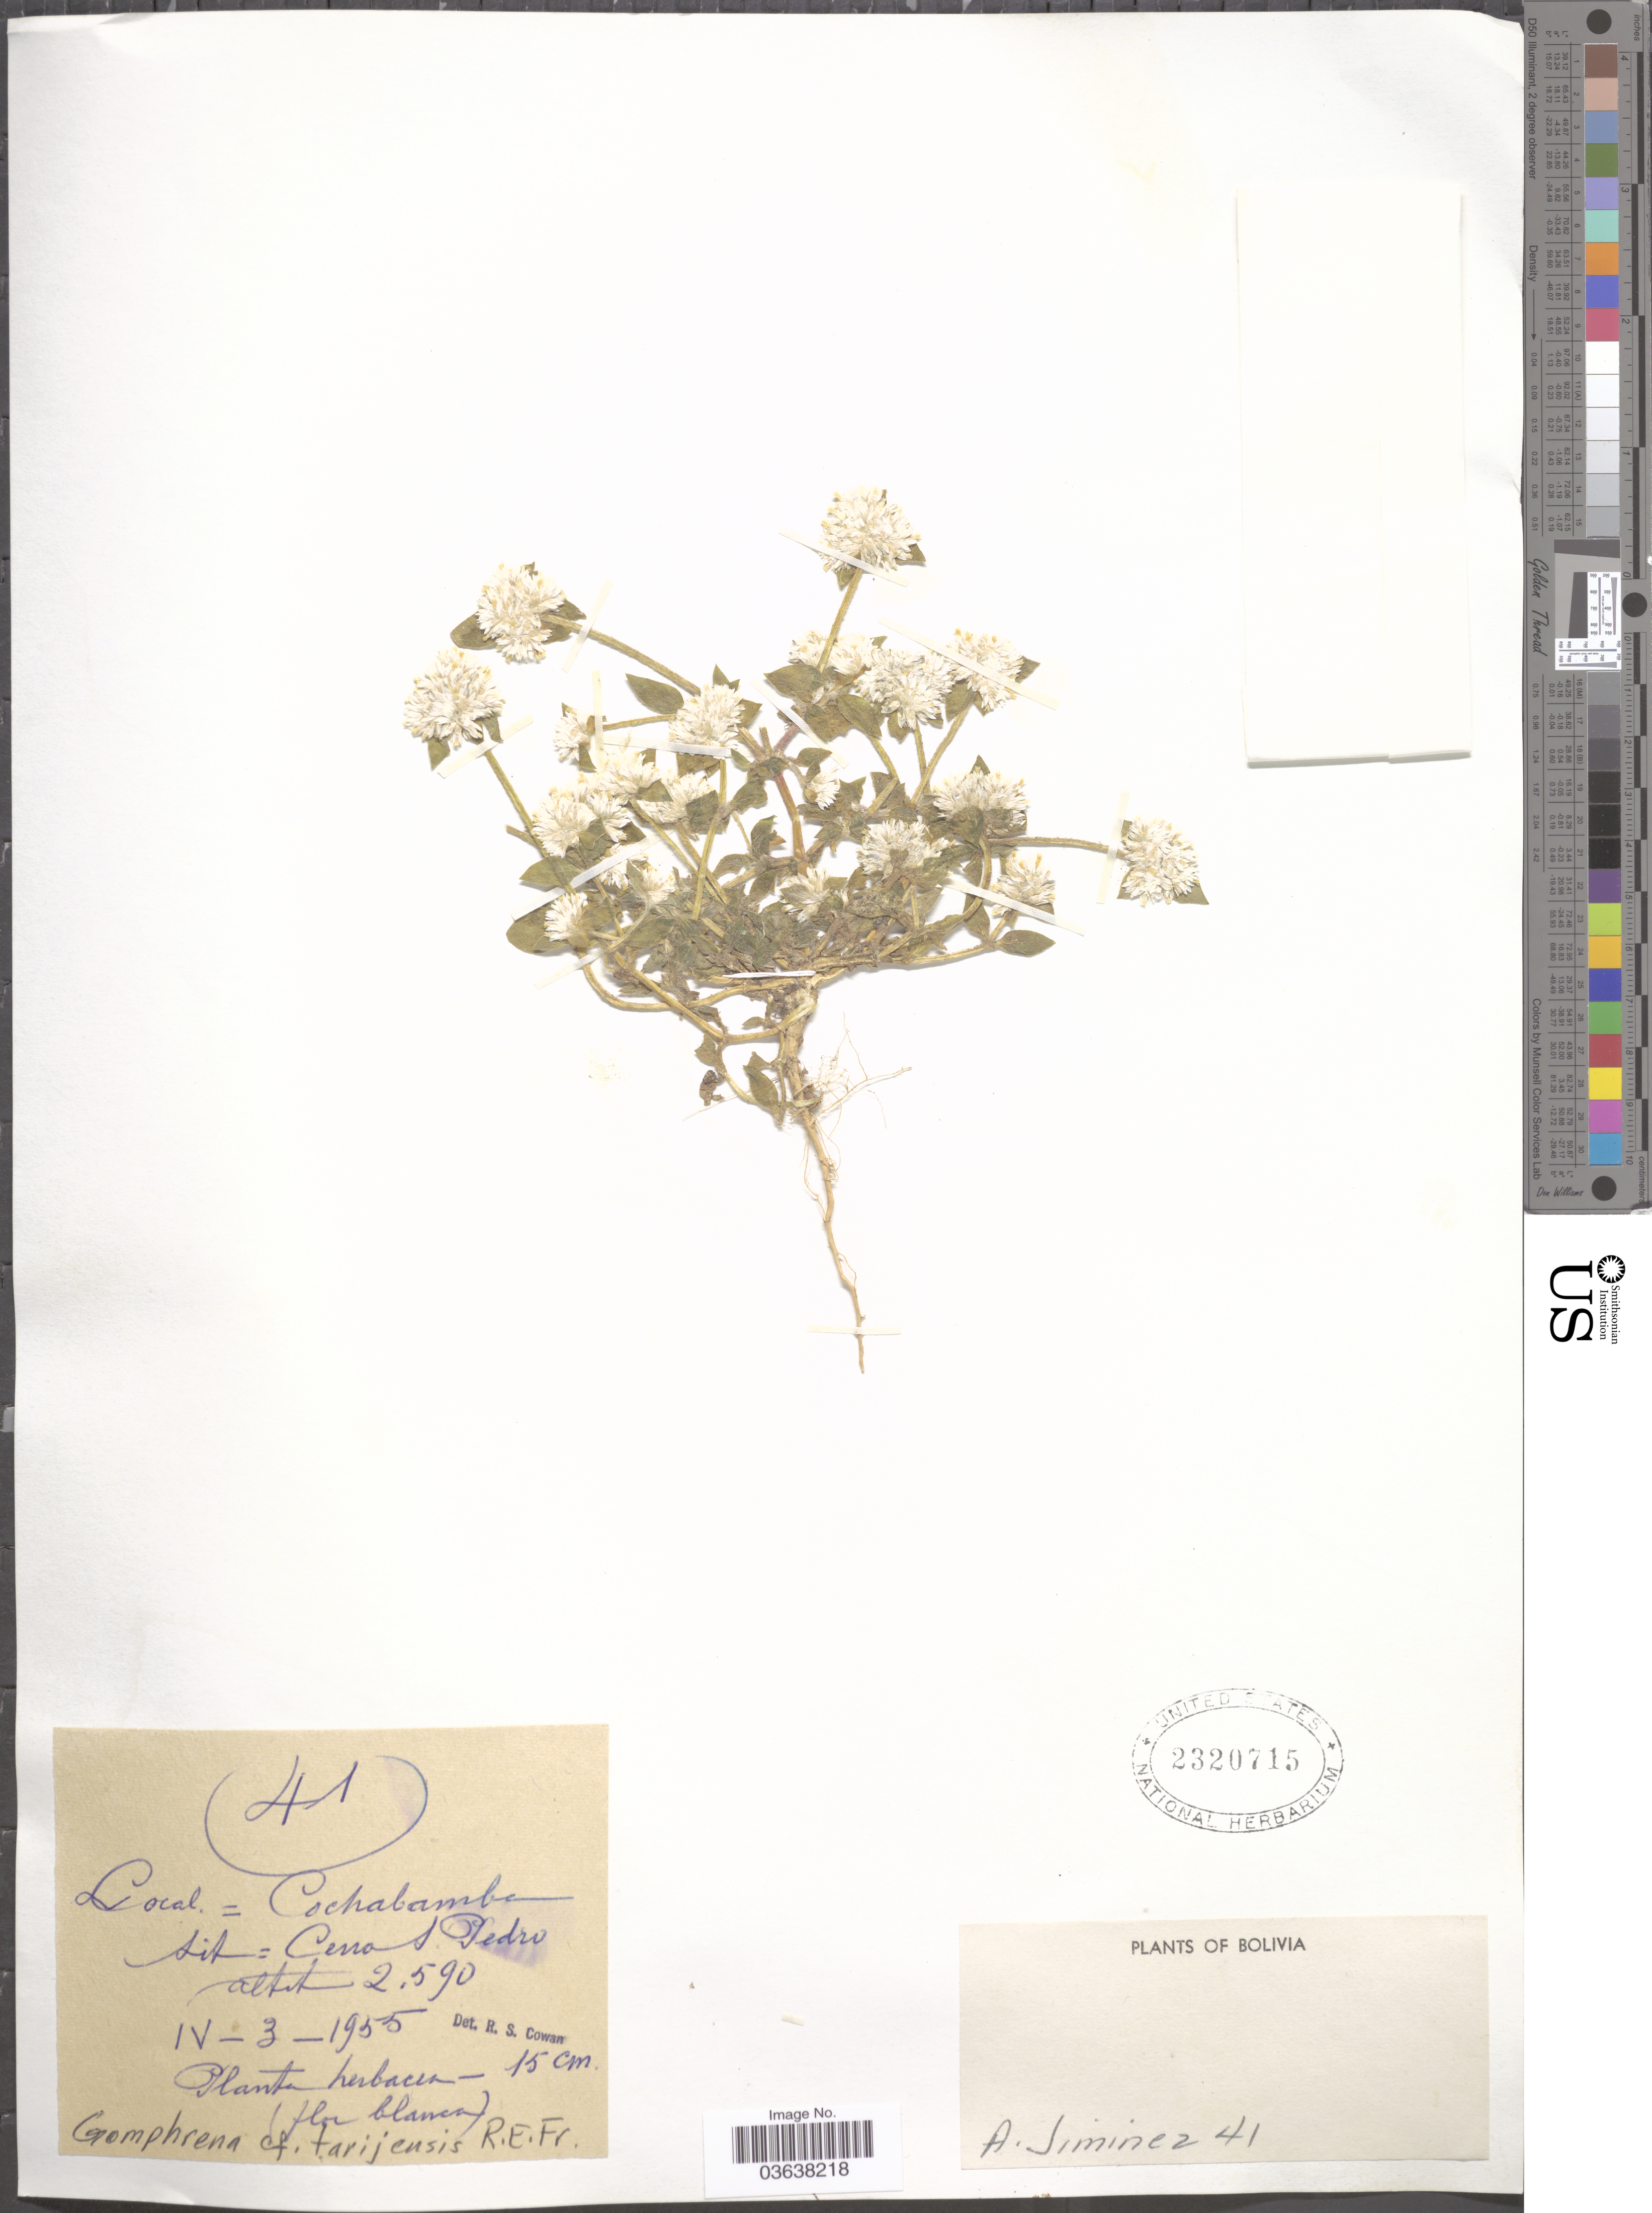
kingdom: Plantae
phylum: Tracheophyta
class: Magnoliopsida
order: Caryophyllales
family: Amaranthaceae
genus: Gomphrena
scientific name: Gomphrena tarijensis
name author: R.E. Fr.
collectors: A. Jimenez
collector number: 41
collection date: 1955-04-03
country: Bolivia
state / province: Cochabamba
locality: Sit=Cerro S. Pedro.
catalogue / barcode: US 2320715